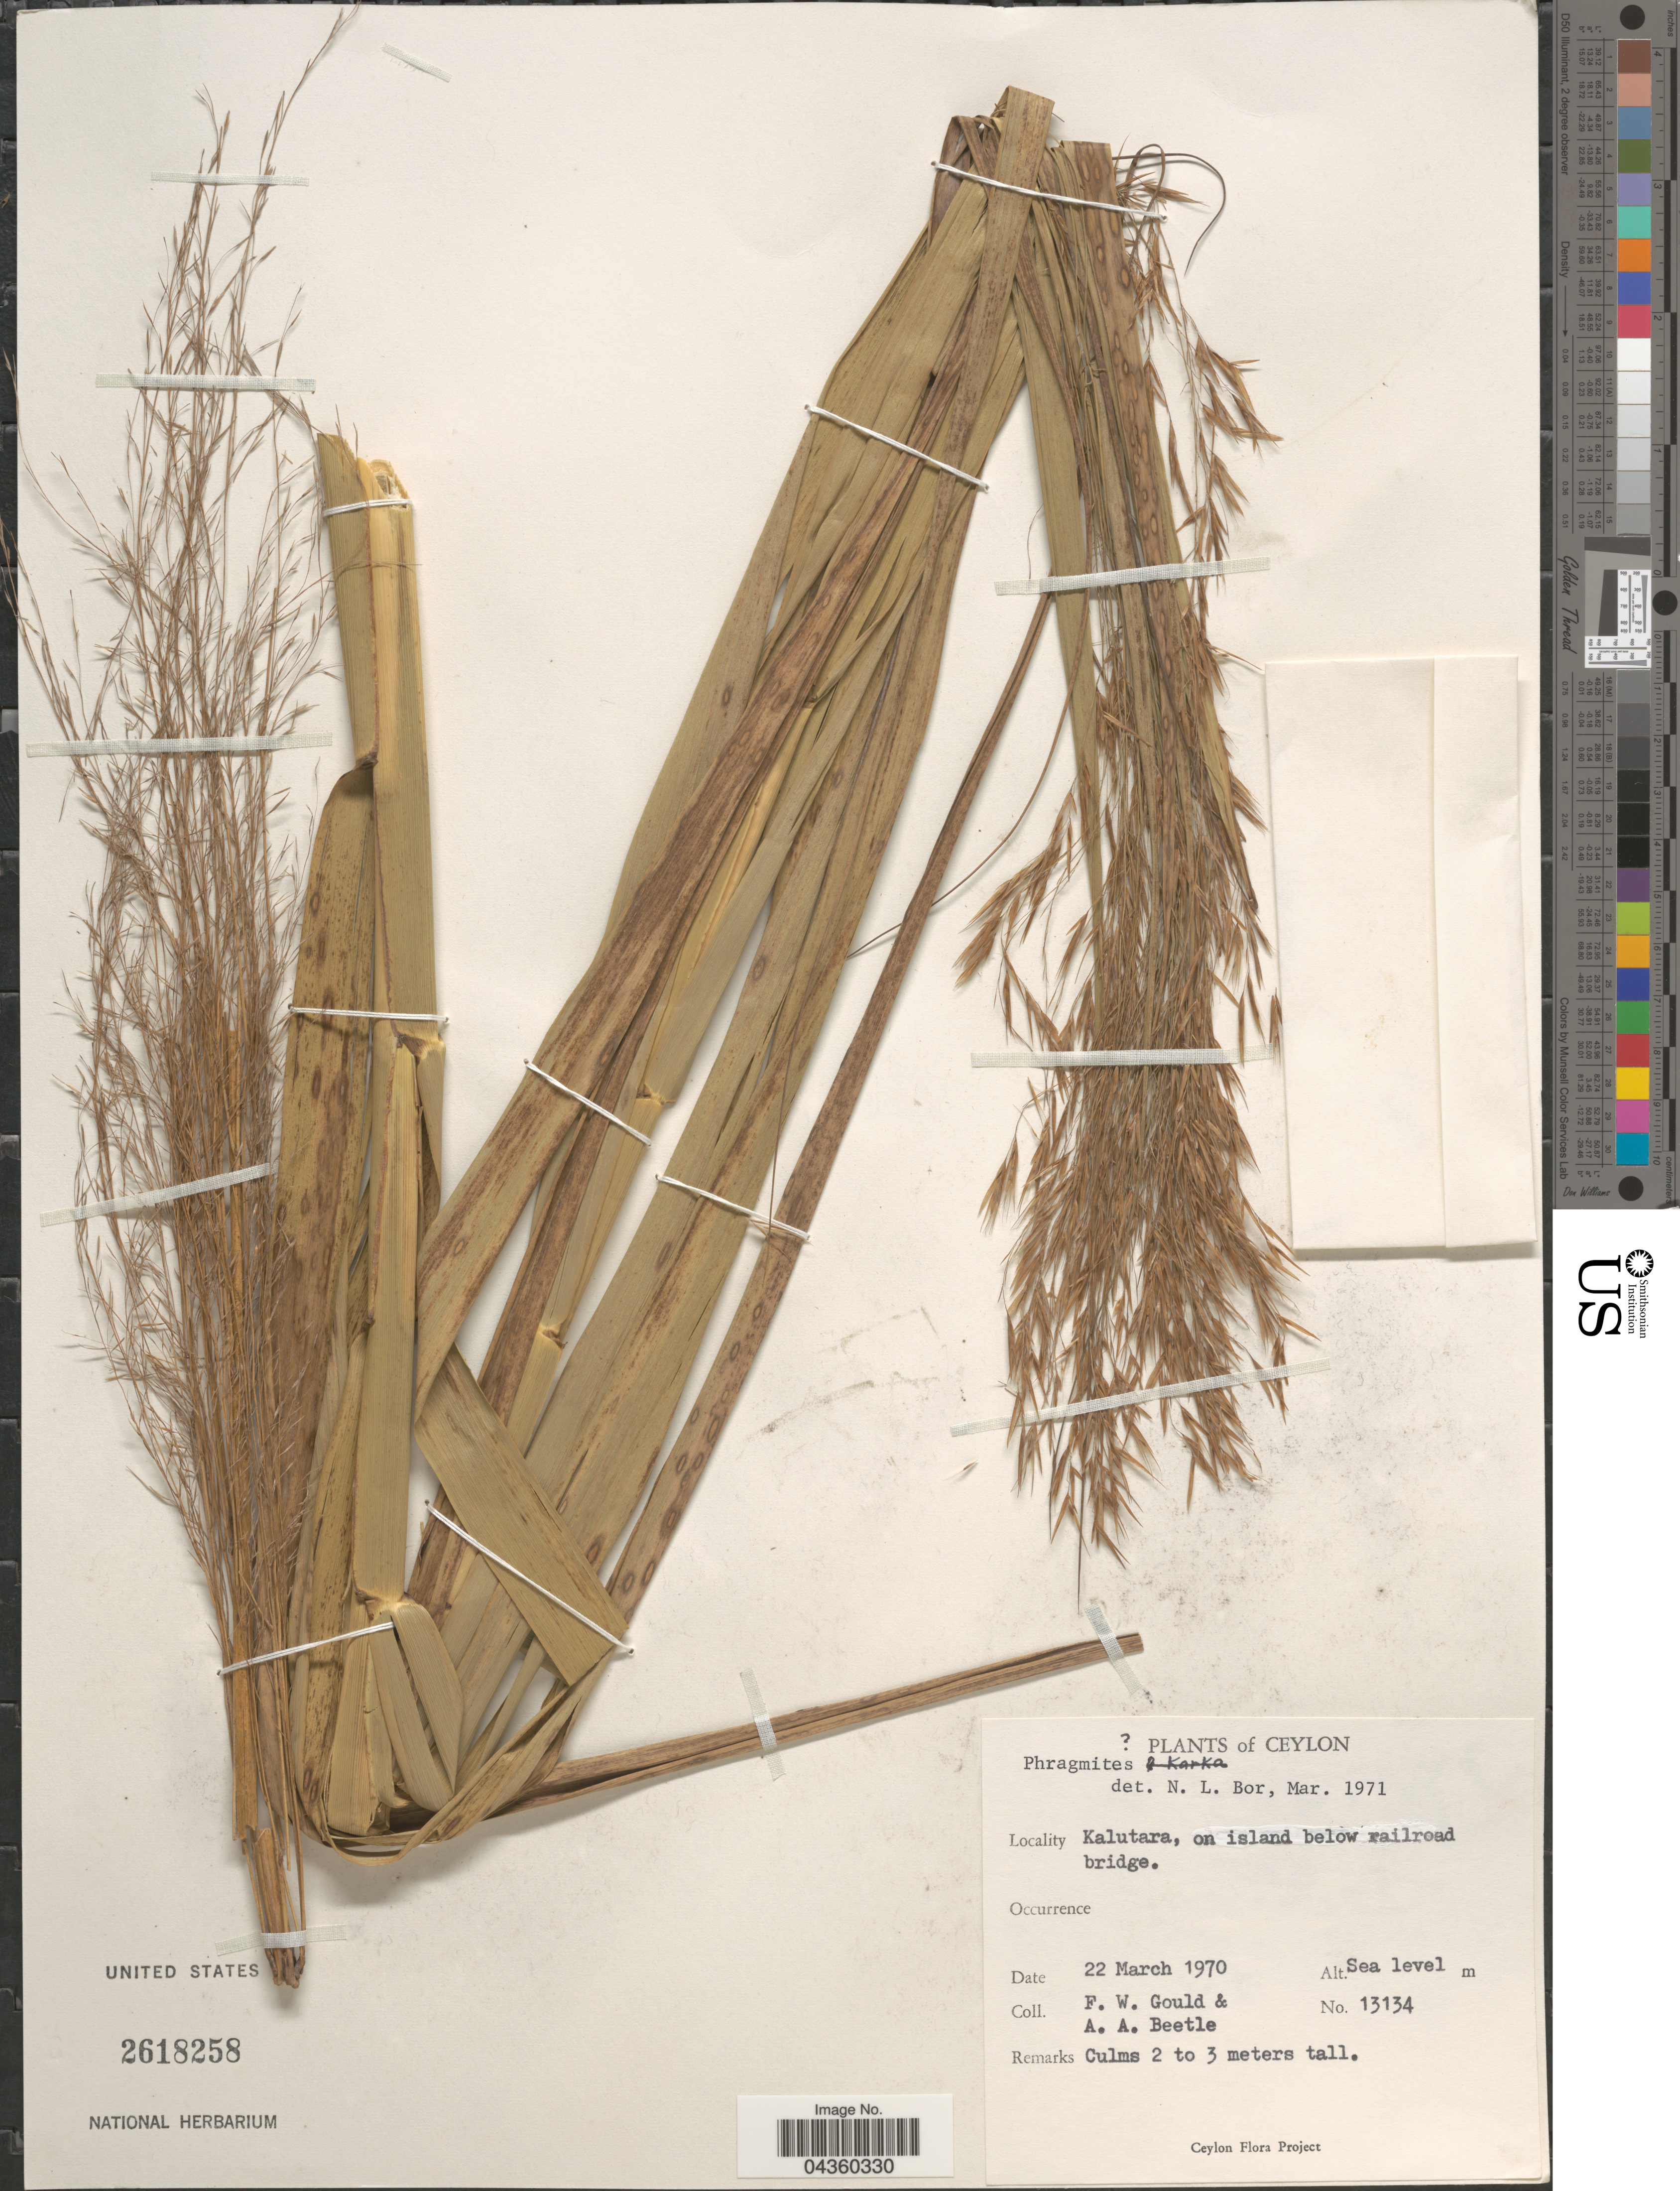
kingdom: Plantae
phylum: Tracheophyta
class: Liliopsida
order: Poales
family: Poaceae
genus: Phragmites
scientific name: Phragmites karka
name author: (Retz.) Trin. ex Steud.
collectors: F. W. Gould & A. A. Beetle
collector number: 13134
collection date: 1970-03-22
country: Sri Lanka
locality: Ceylon. Kalutara, on island below railroad bridge.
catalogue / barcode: US 2618258